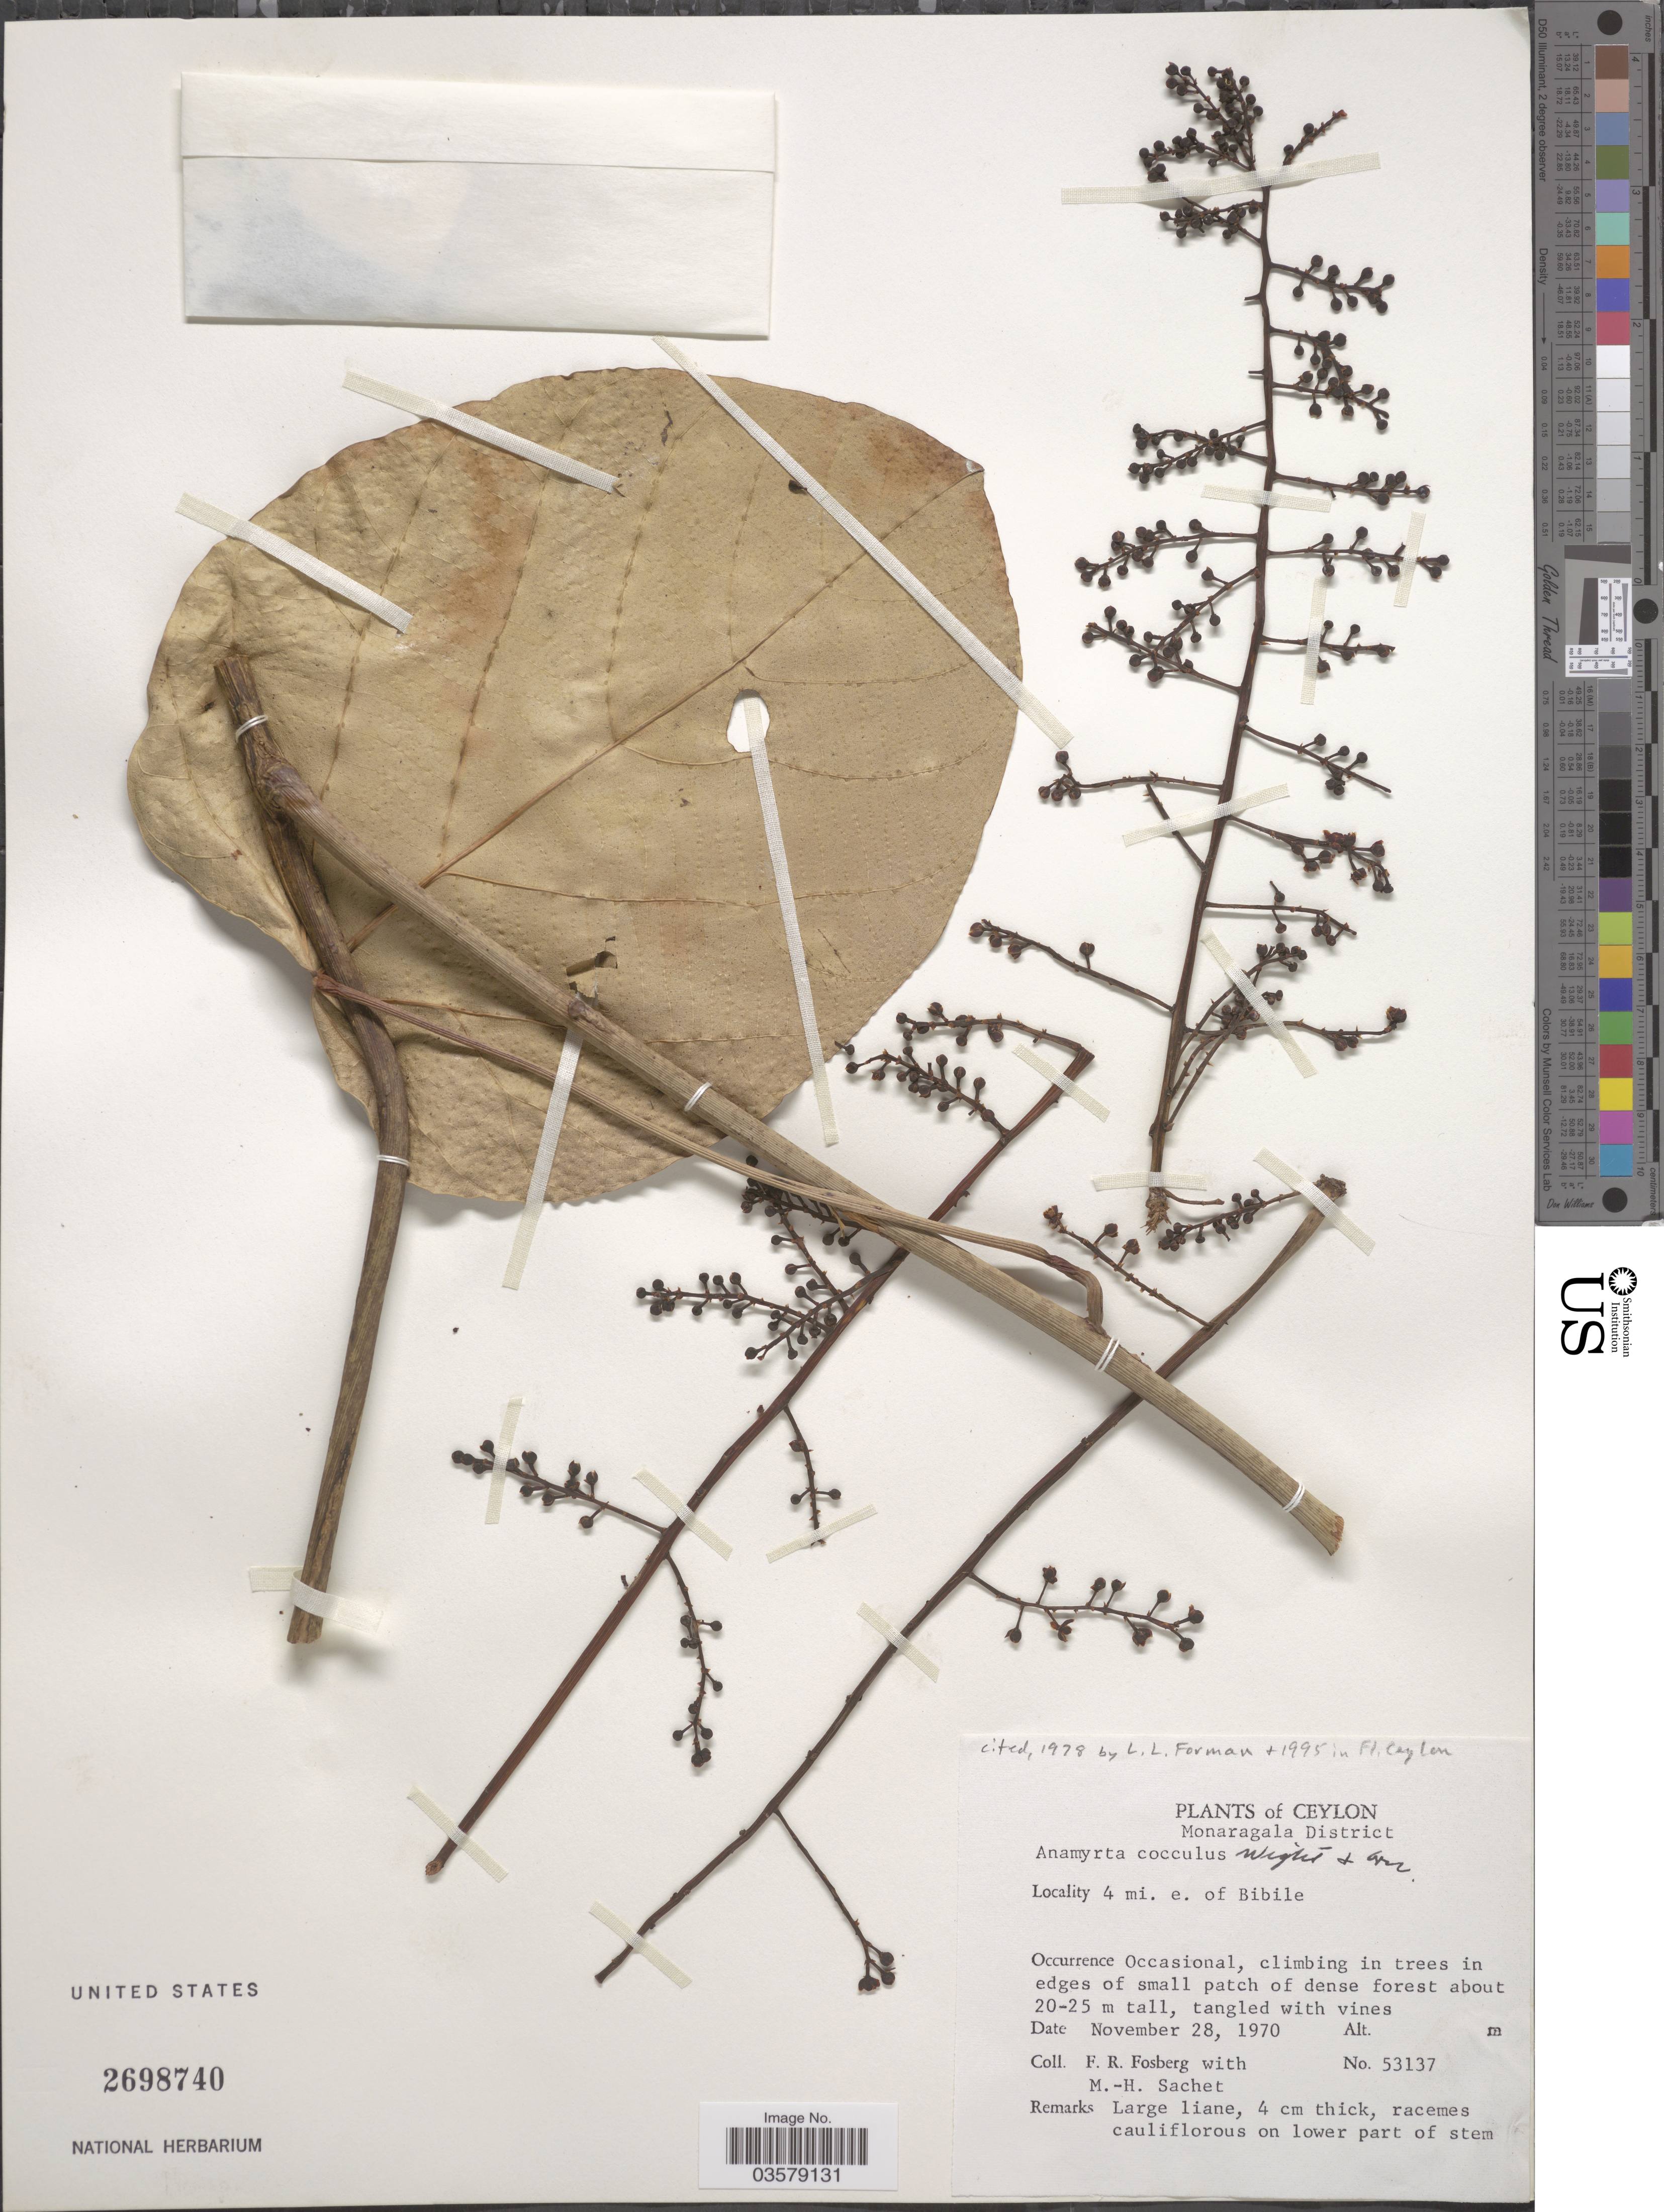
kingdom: Plantae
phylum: Tracheophyta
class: Magnoliopsida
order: Ranunculales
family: Menispermaceae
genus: Anamirta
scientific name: Anamirta cocculus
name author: (L.) Wight & Arn.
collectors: F. R. Fosberg & M.-H. Sachet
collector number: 53137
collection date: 1970-11-28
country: Sri Lanka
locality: Ceylon. Monaragala District. 4 mi. e. of Bibile.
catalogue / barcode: US 2698740